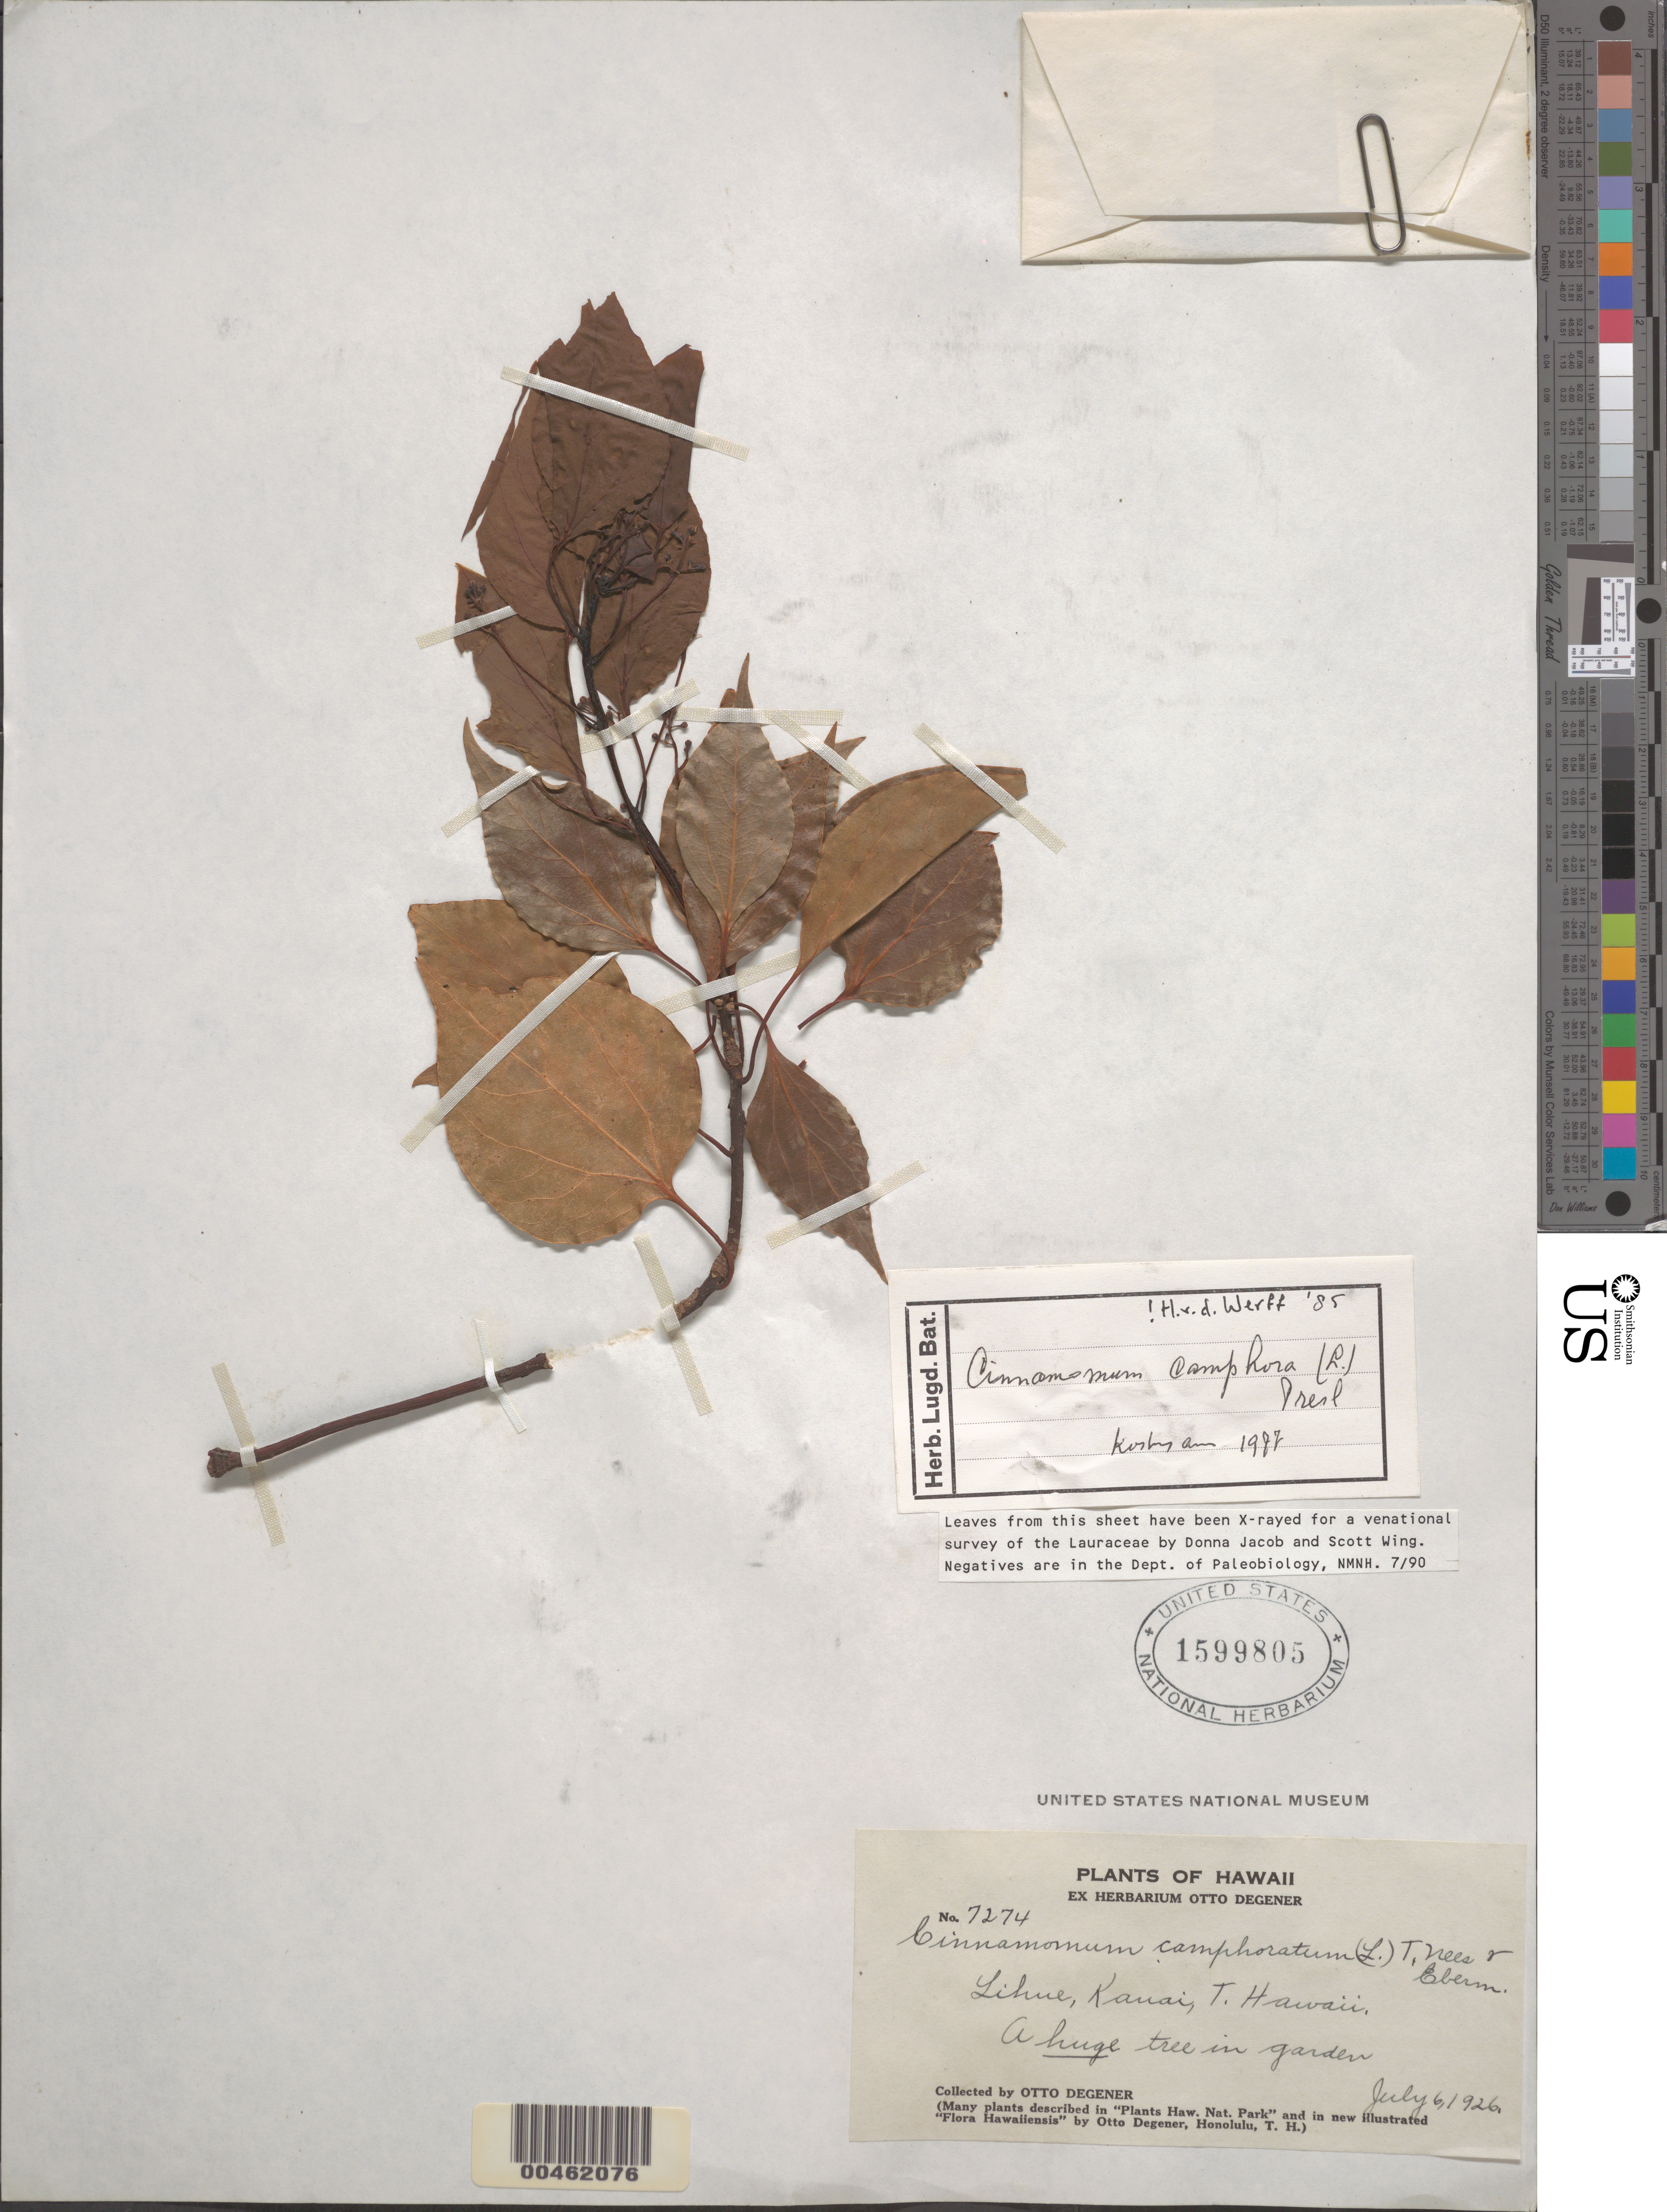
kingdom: Plantae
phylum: Tracheophyta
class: Magnoliopsida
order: Laurales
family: Lauraceae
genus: Cinnamomum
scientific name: Cinnamomum camphora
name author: (L.) J. Presl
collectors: O. Degener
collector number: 7274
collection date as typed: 6 Jul 1926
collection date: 1926-07-06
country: United States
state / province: Hawaii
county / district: Kauai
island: Kaua'i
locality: Lihue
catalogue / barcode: US 1599805